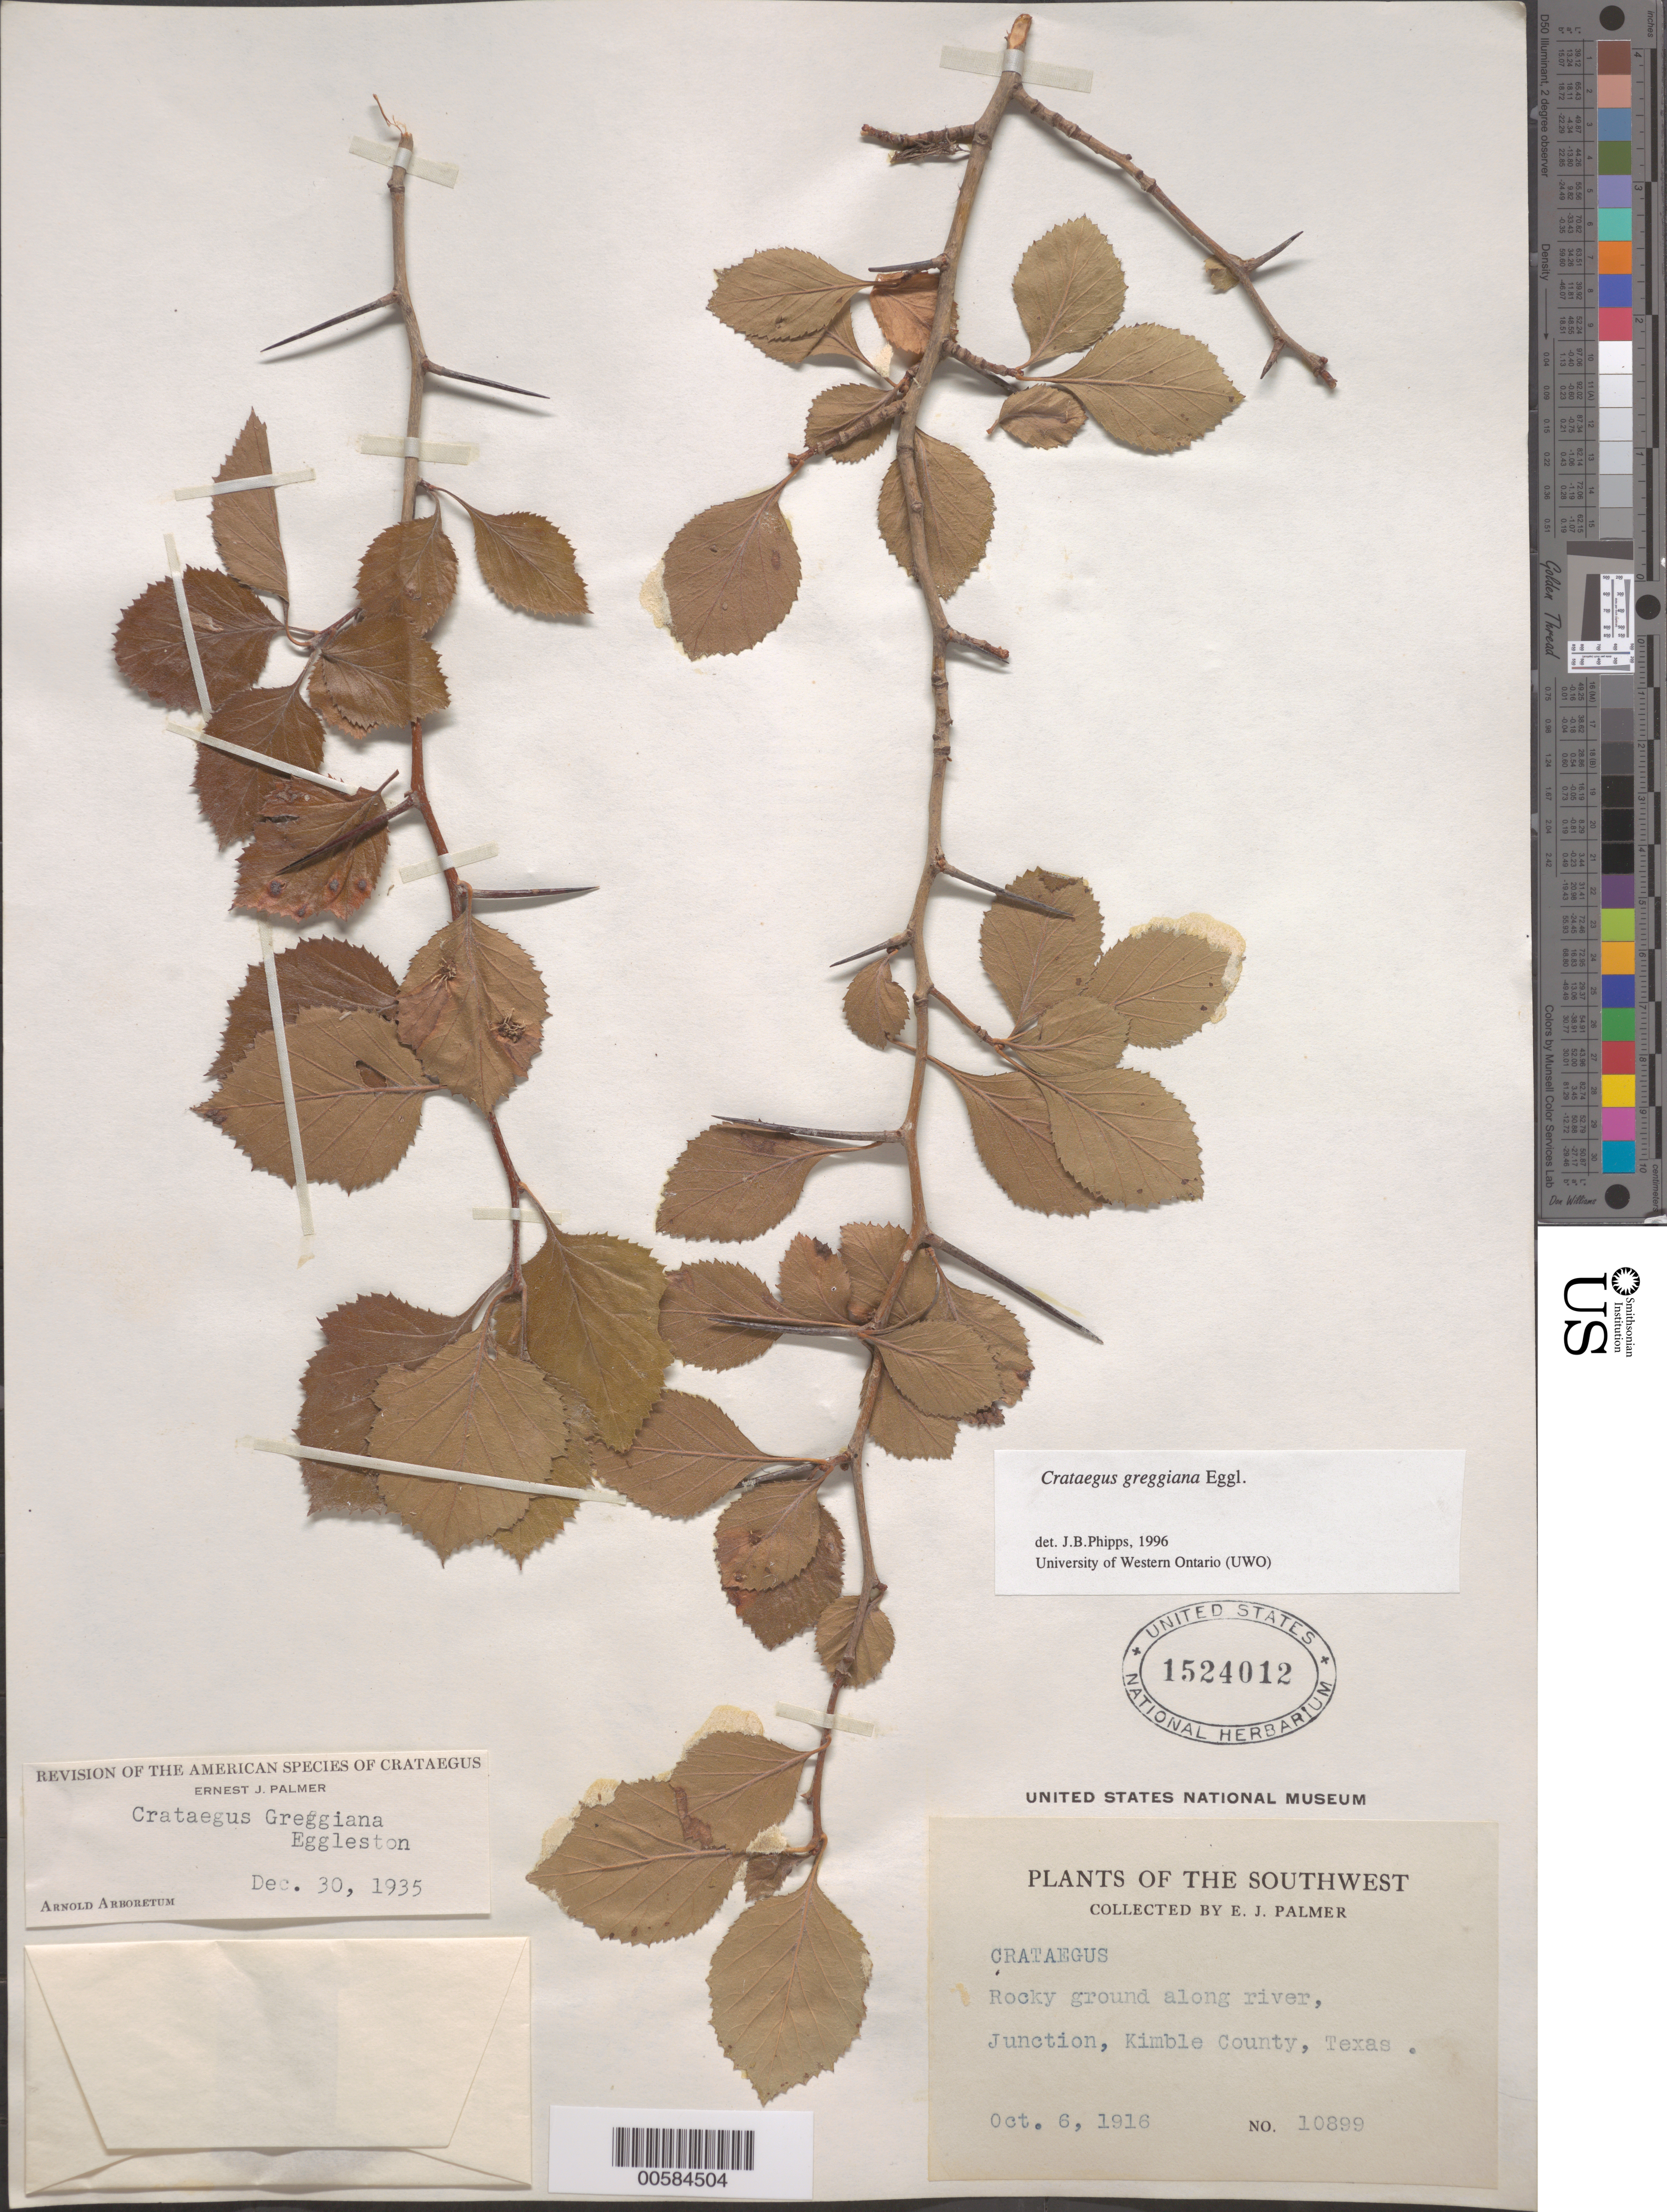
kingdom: Plantae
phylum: Tracheophyta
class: Magnoliopsida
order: Rosales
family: Rosaceae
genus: Crataegus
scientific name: Crataegus greggiana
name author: Eggl.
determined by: Palmer, E. J.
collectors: E. J. Palmer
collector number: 10889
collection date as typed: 06 Oct 1916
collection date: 1916-10-06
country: United States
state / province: Texas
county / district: Kimble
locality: Junction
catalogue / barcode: US 1524012